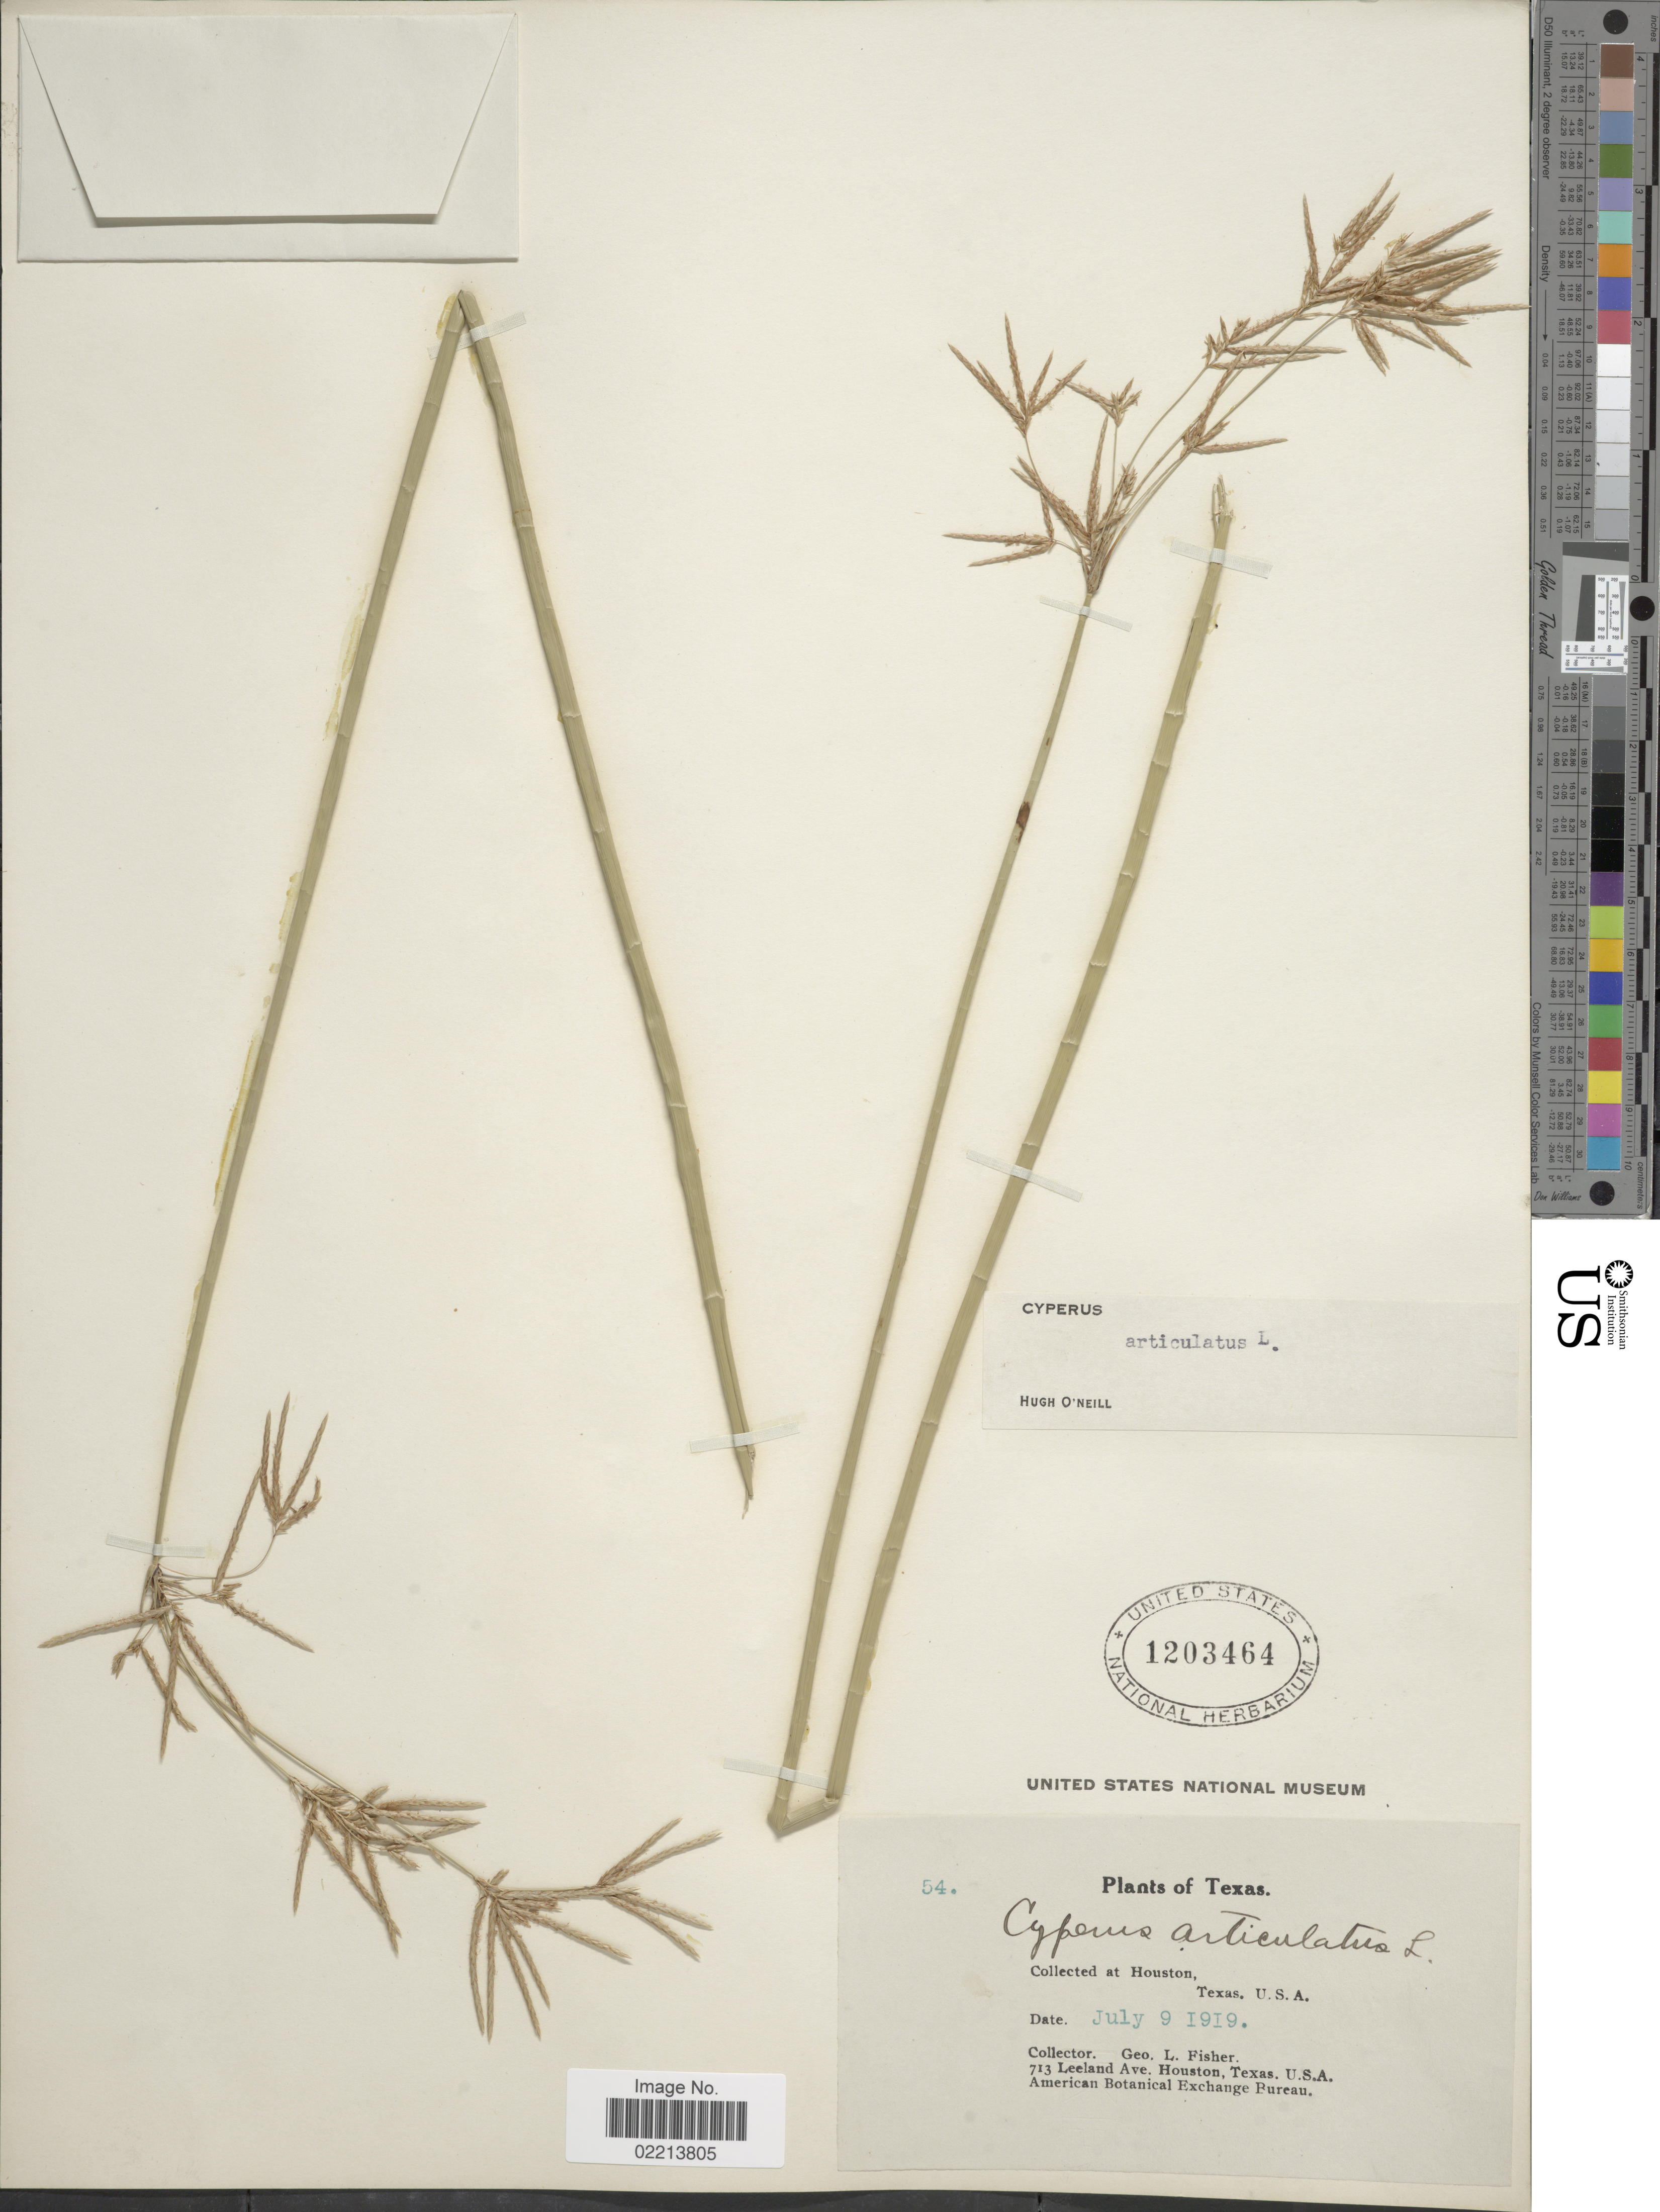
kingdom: Plantae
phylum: Tracheophyta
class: Liliopsida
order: Poales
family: Cyperaceae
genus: Cyperus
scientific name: Cyperus articulatus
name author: L.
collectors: G. L. Fisher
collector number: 54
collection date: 1919-07-09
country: United States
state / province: Texas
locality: Houston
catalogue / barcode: US 1203464